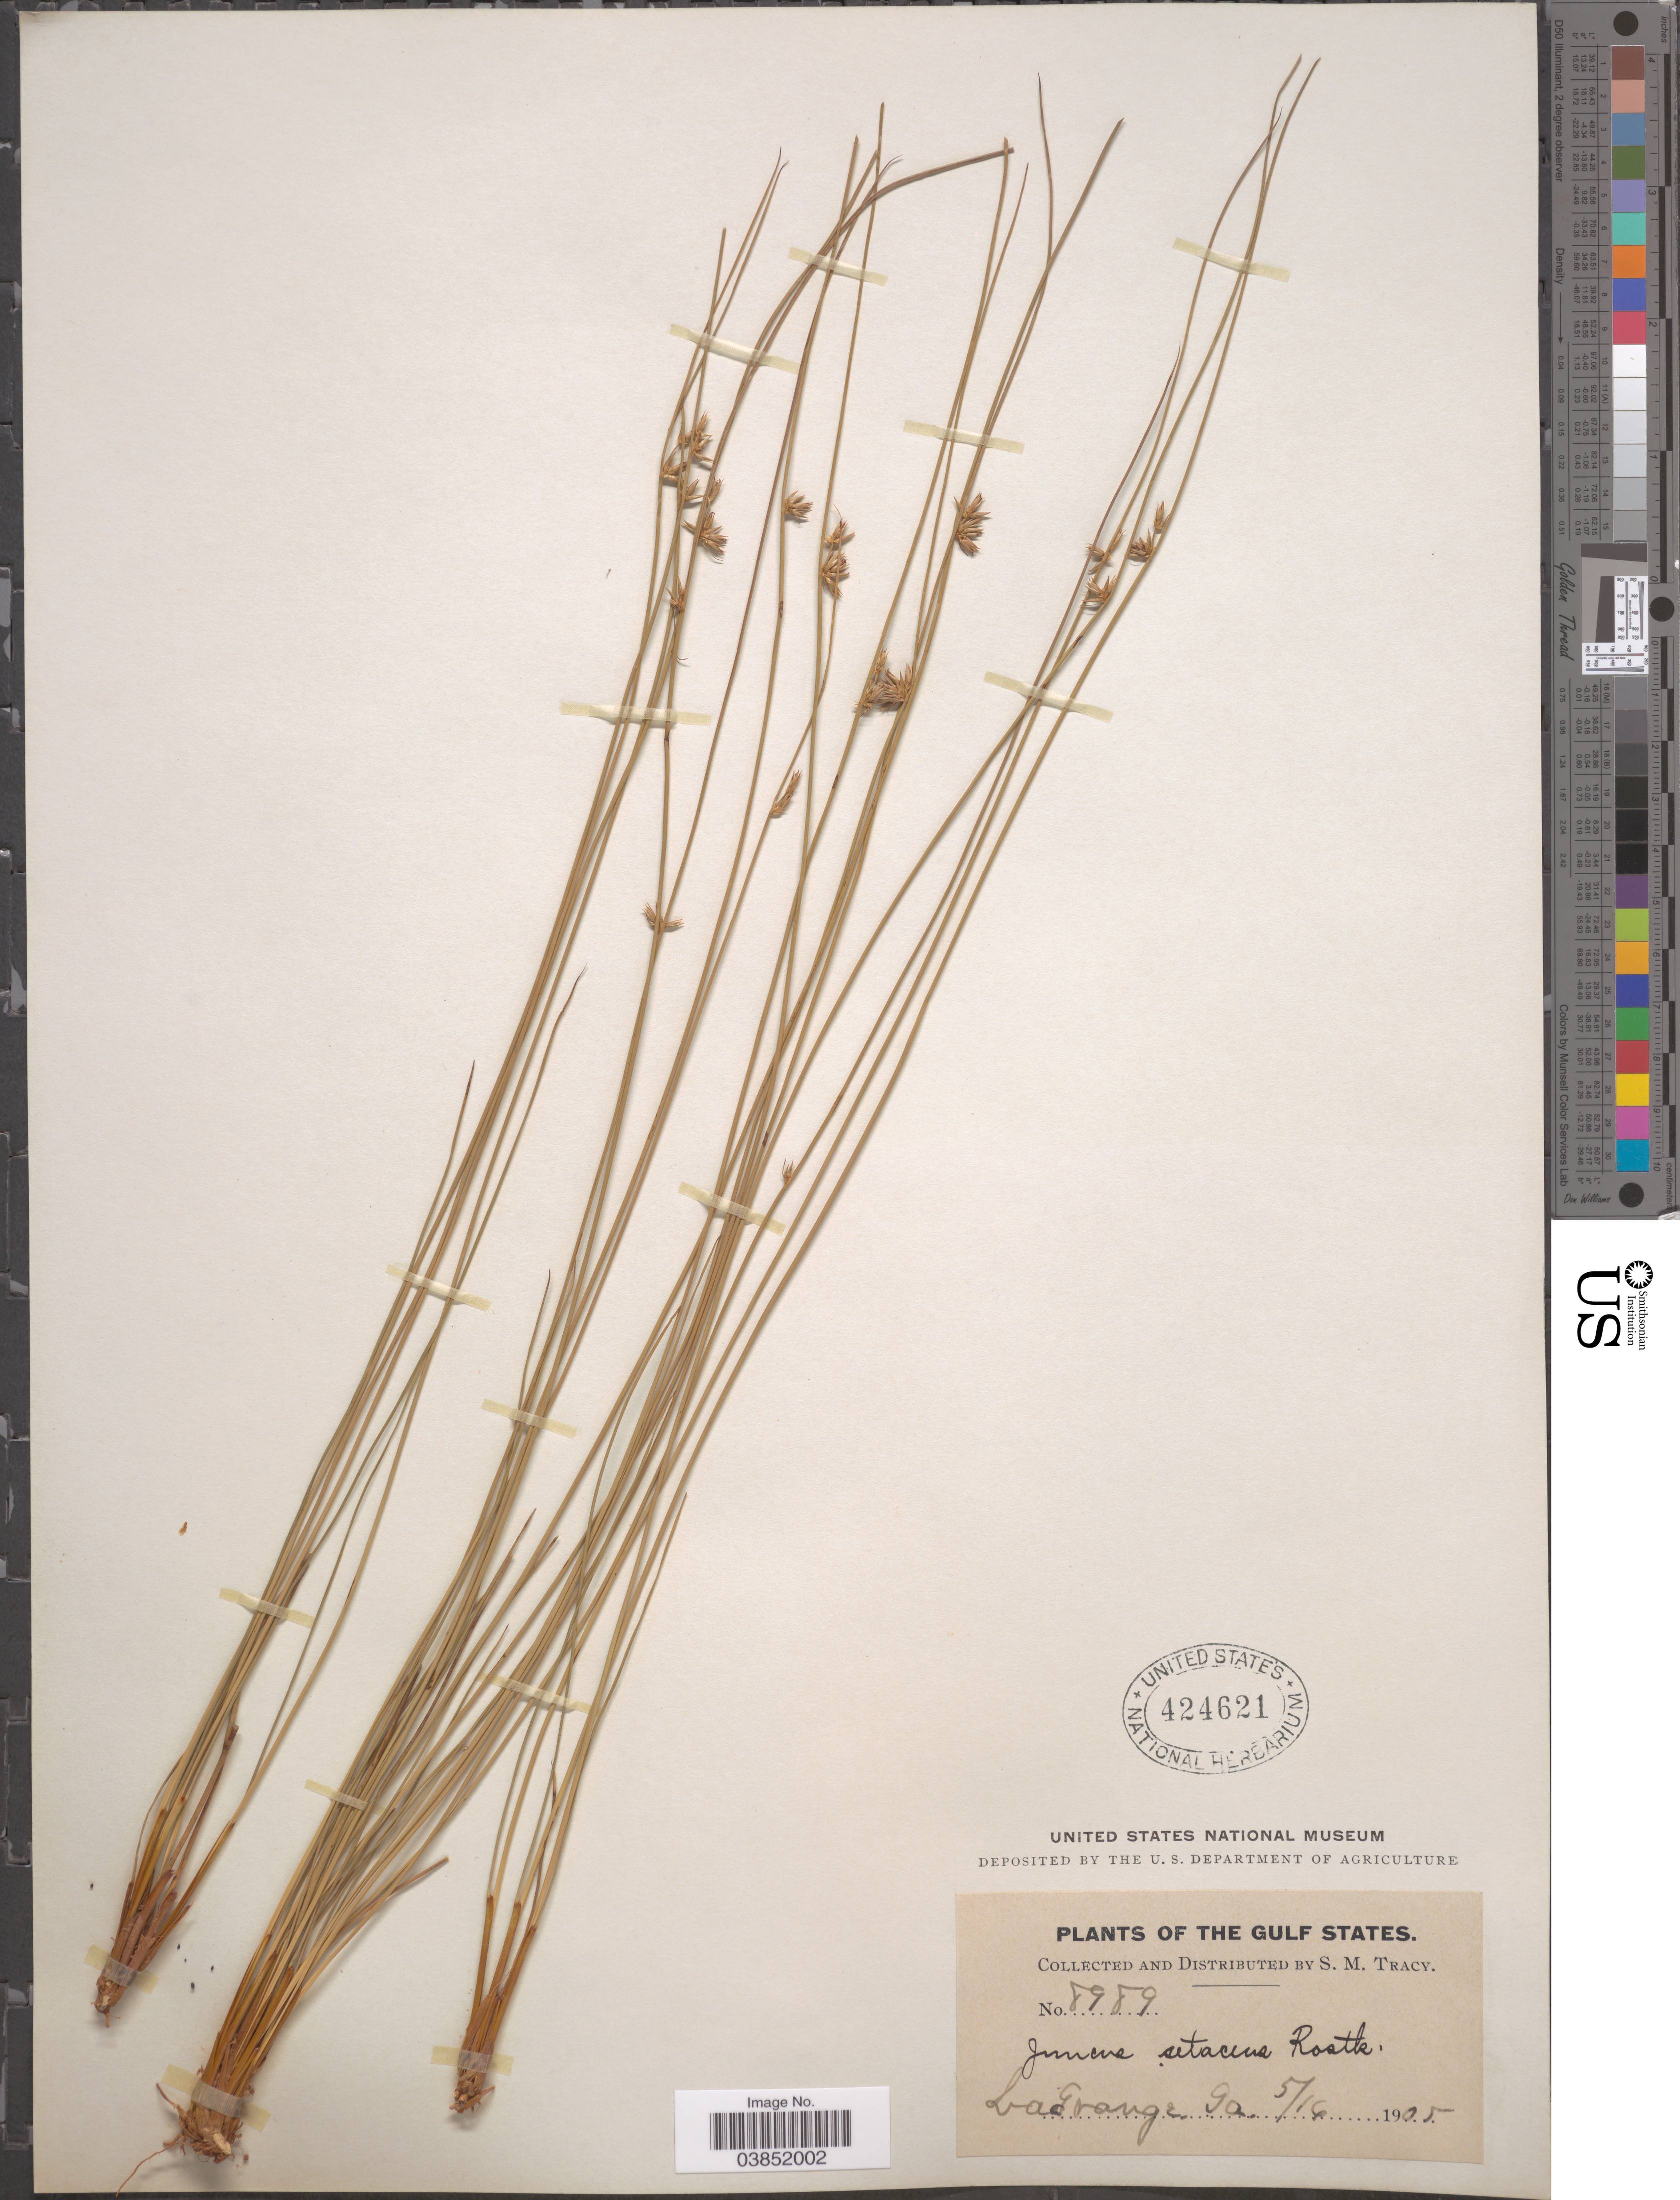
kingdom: Plantae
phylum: Tracheophyta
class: Liliopsida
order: Poales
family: Juncaceae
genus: Juncus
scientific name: Juncus coriaceus Mack.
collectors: S. M. Tracy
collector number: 8989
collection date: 1905-05-16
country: United States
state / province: Georgia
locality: The Gulf States. La Grange.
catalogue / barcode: US 424621